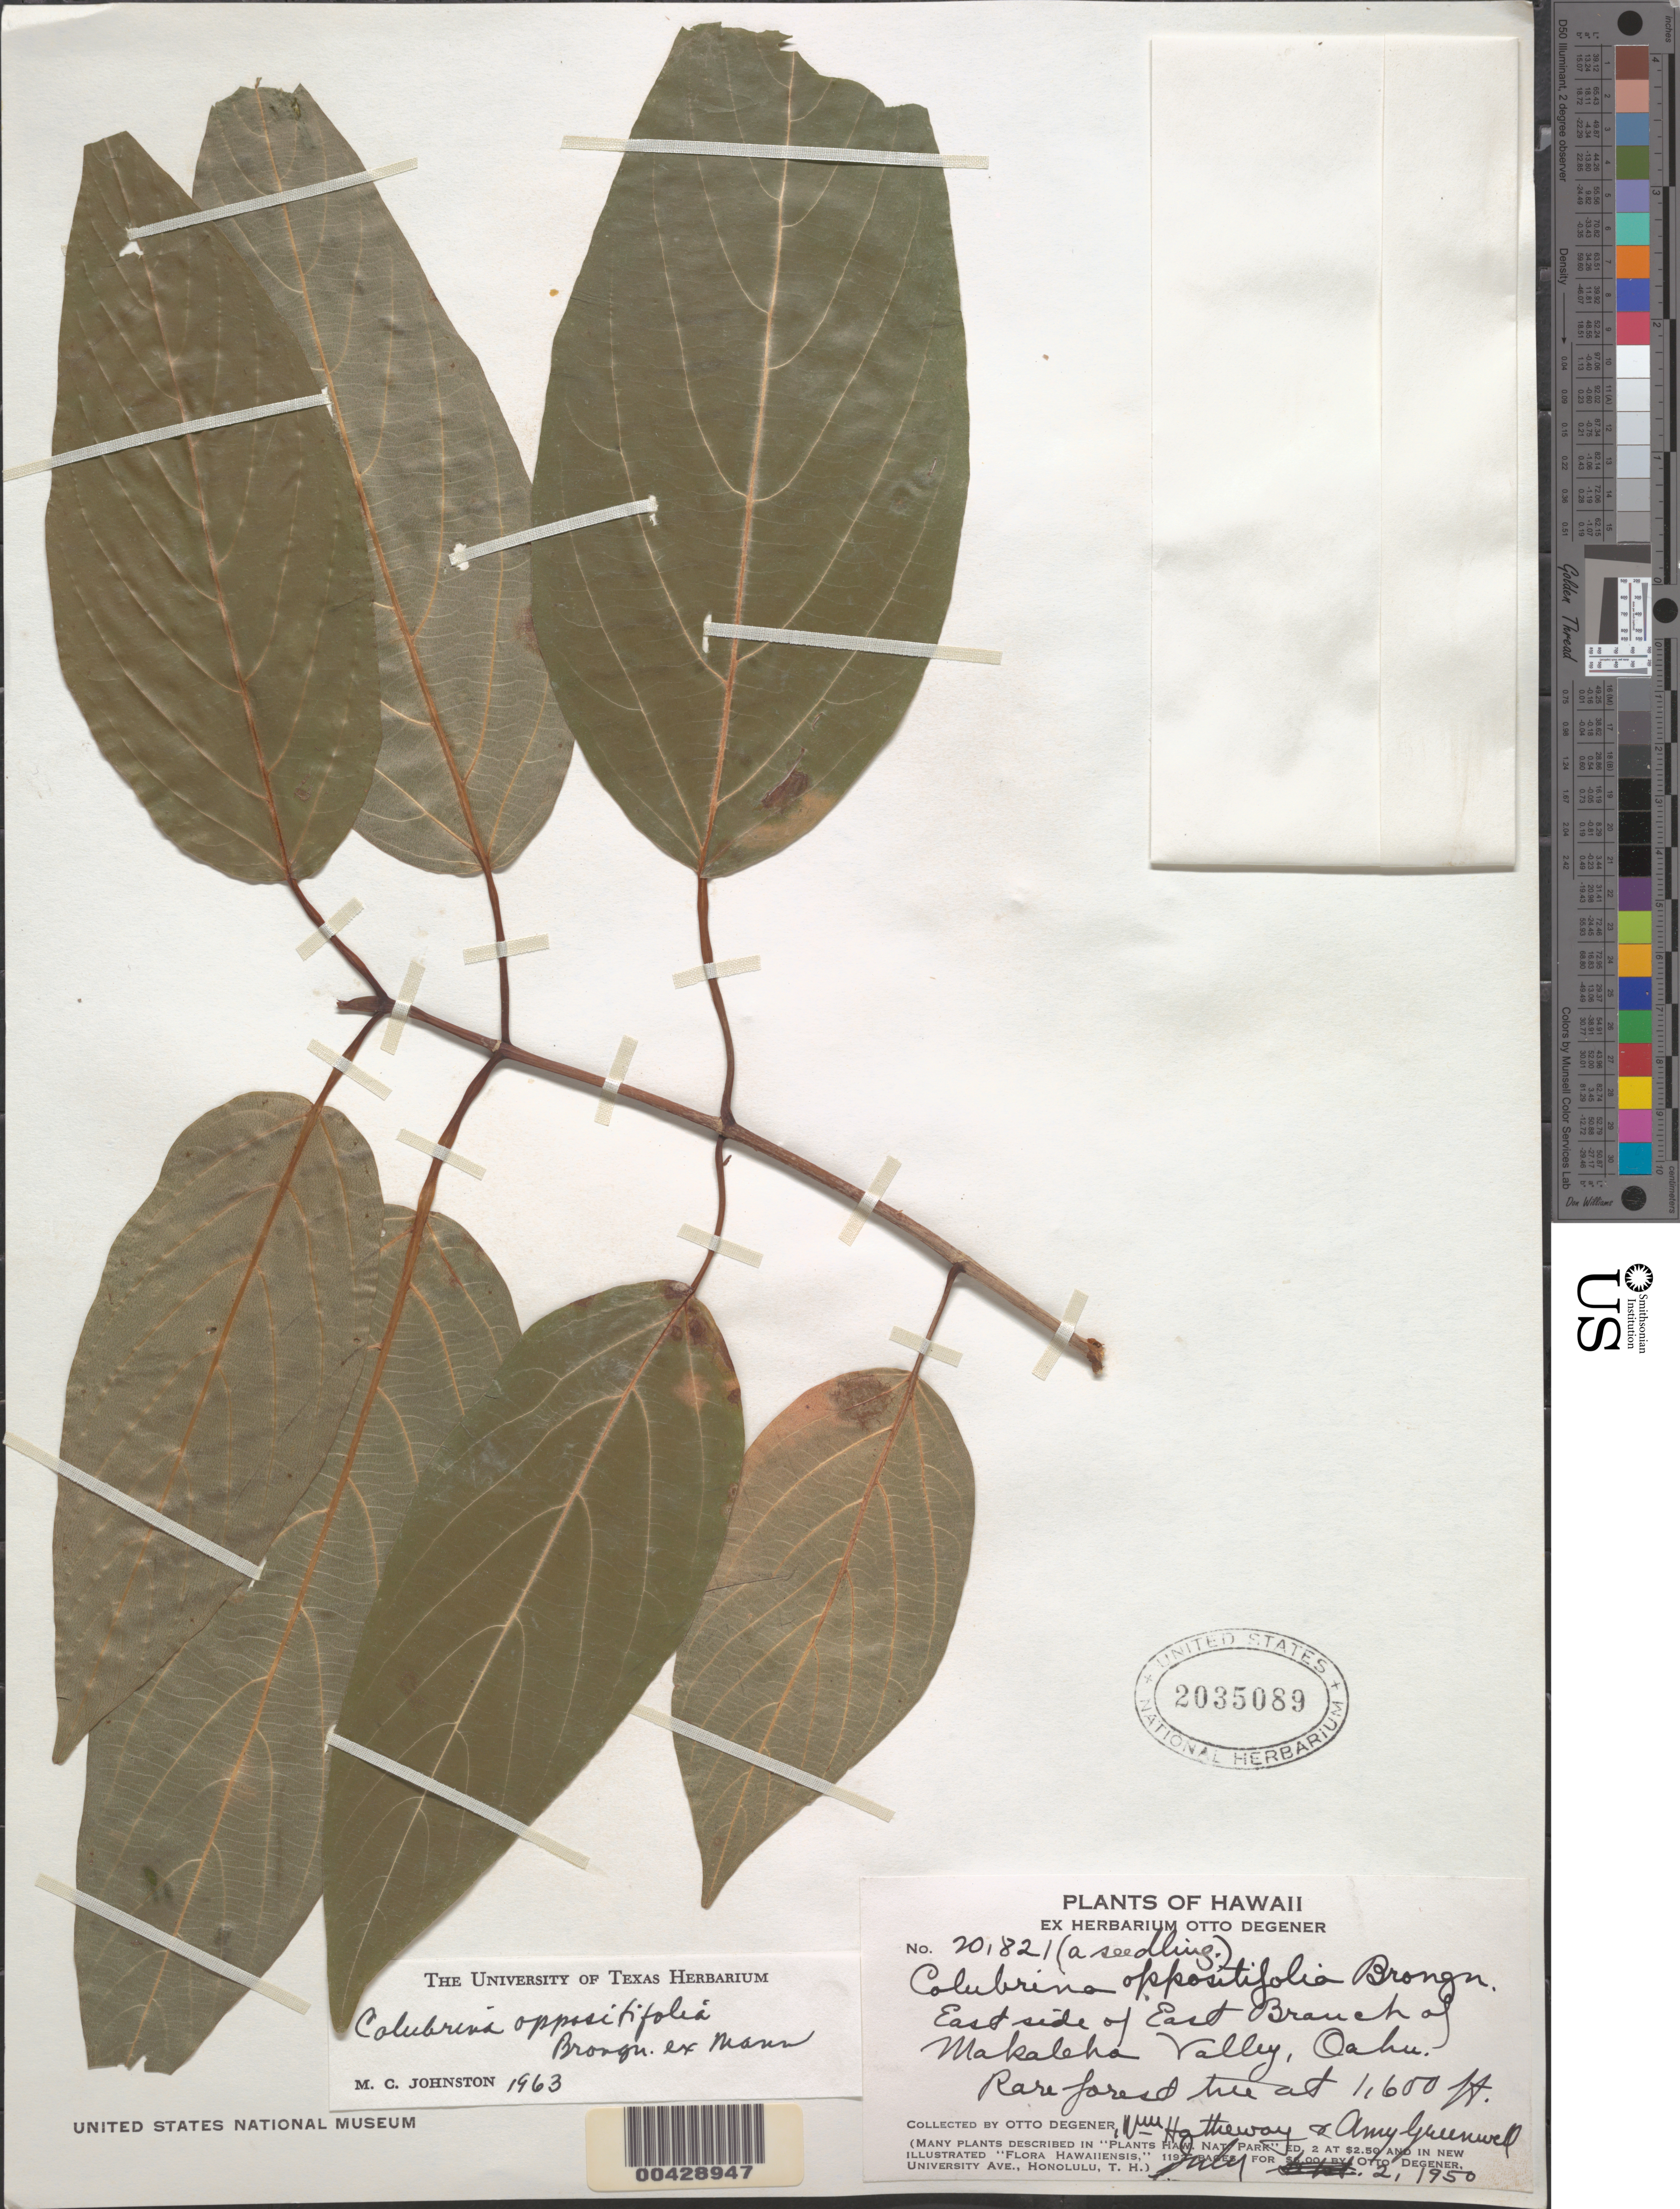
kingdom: Plantae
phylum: Tracheophyta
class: Magnoliopsida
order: Rosales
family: Rhamnaceae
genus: Colubrina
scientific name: Colubrina oppositifolia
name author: Brongn. ex H. Mann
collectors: O. Degener, W. Hatheway & A. B. Greenwell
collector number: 20,821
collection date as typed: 2 Jul 1950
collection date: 1950-07-02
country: United States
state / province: Hawaii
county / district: Honolulu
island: Oahu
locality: East side of East Branch of Makaleha Valley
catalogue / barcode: US 2035089